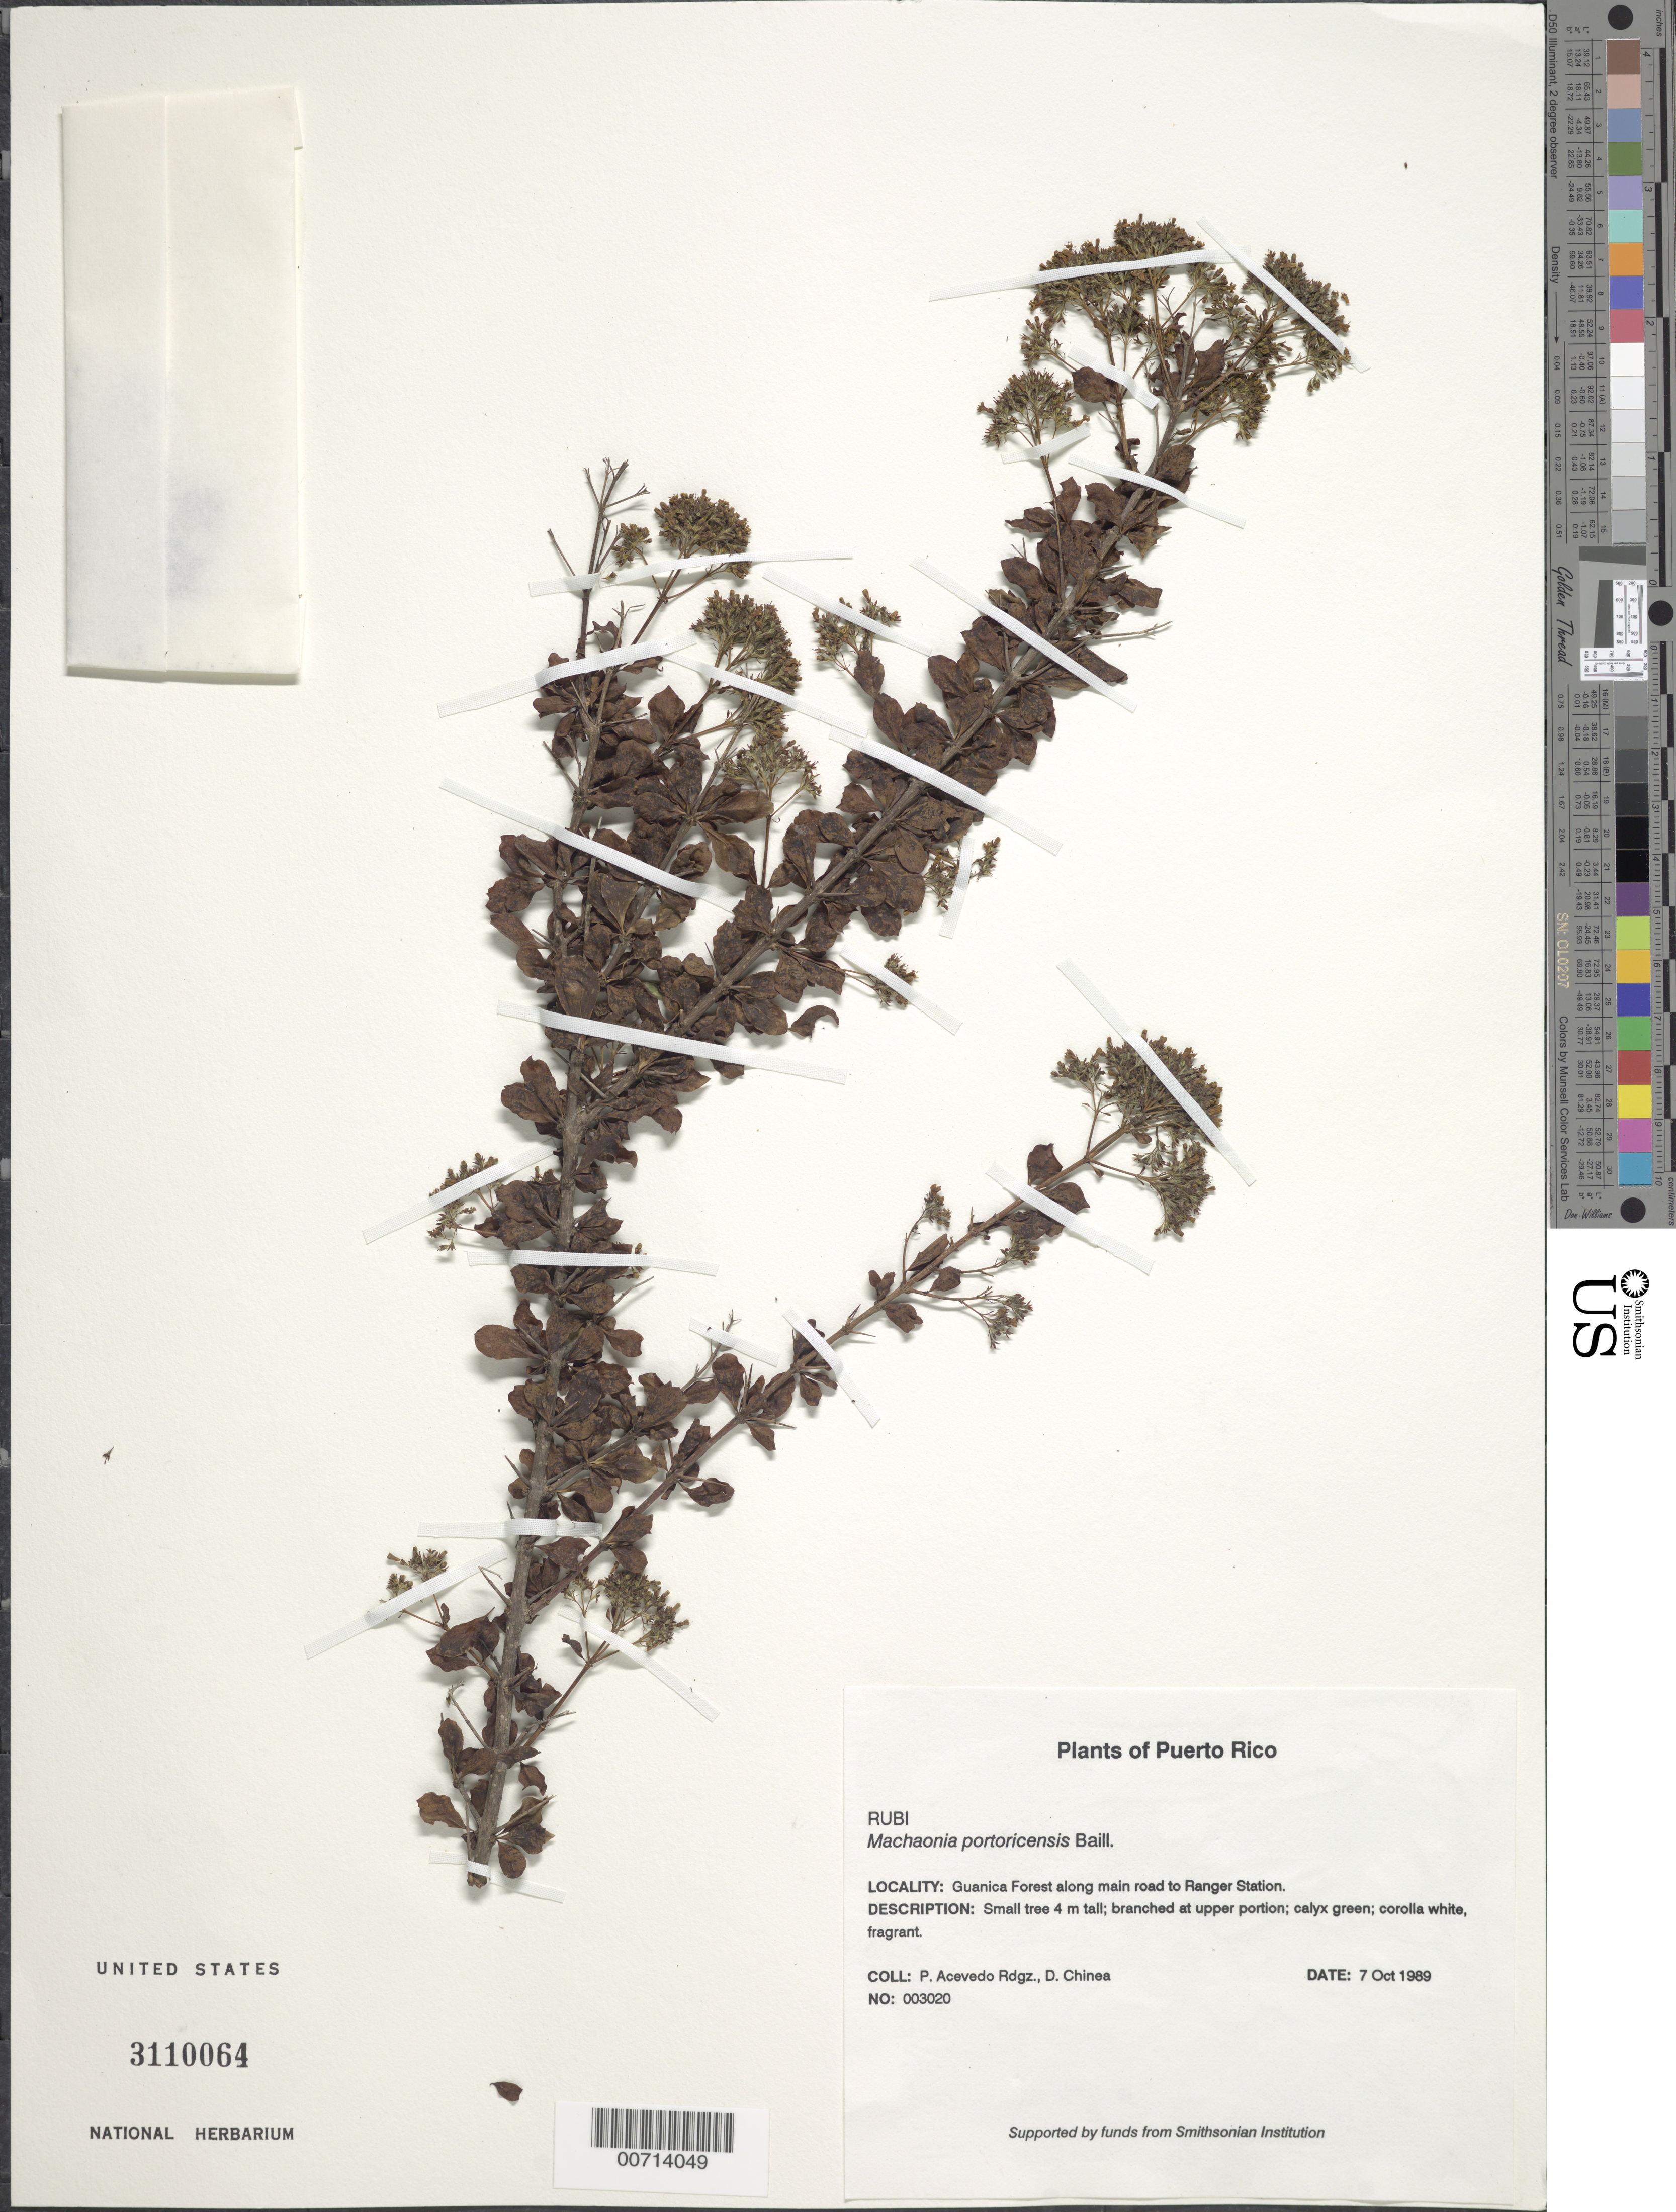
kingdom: Plantae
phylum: Tracheophyta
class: Magnoliopsida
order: Gentianales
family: Rubiaceae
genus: Machaonia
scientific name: Machaonia portoricensis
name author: Baill.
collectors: P. Acevedo-Rodr. & D. Chinea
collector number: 3020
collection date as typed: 07 Oct 1989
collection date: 1989-10-07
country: Puerto Rico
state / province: Guánica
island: Puerto Rico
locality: Guánica; Guánica Forest along main road to Ranger Station.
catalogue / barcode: US 3110064